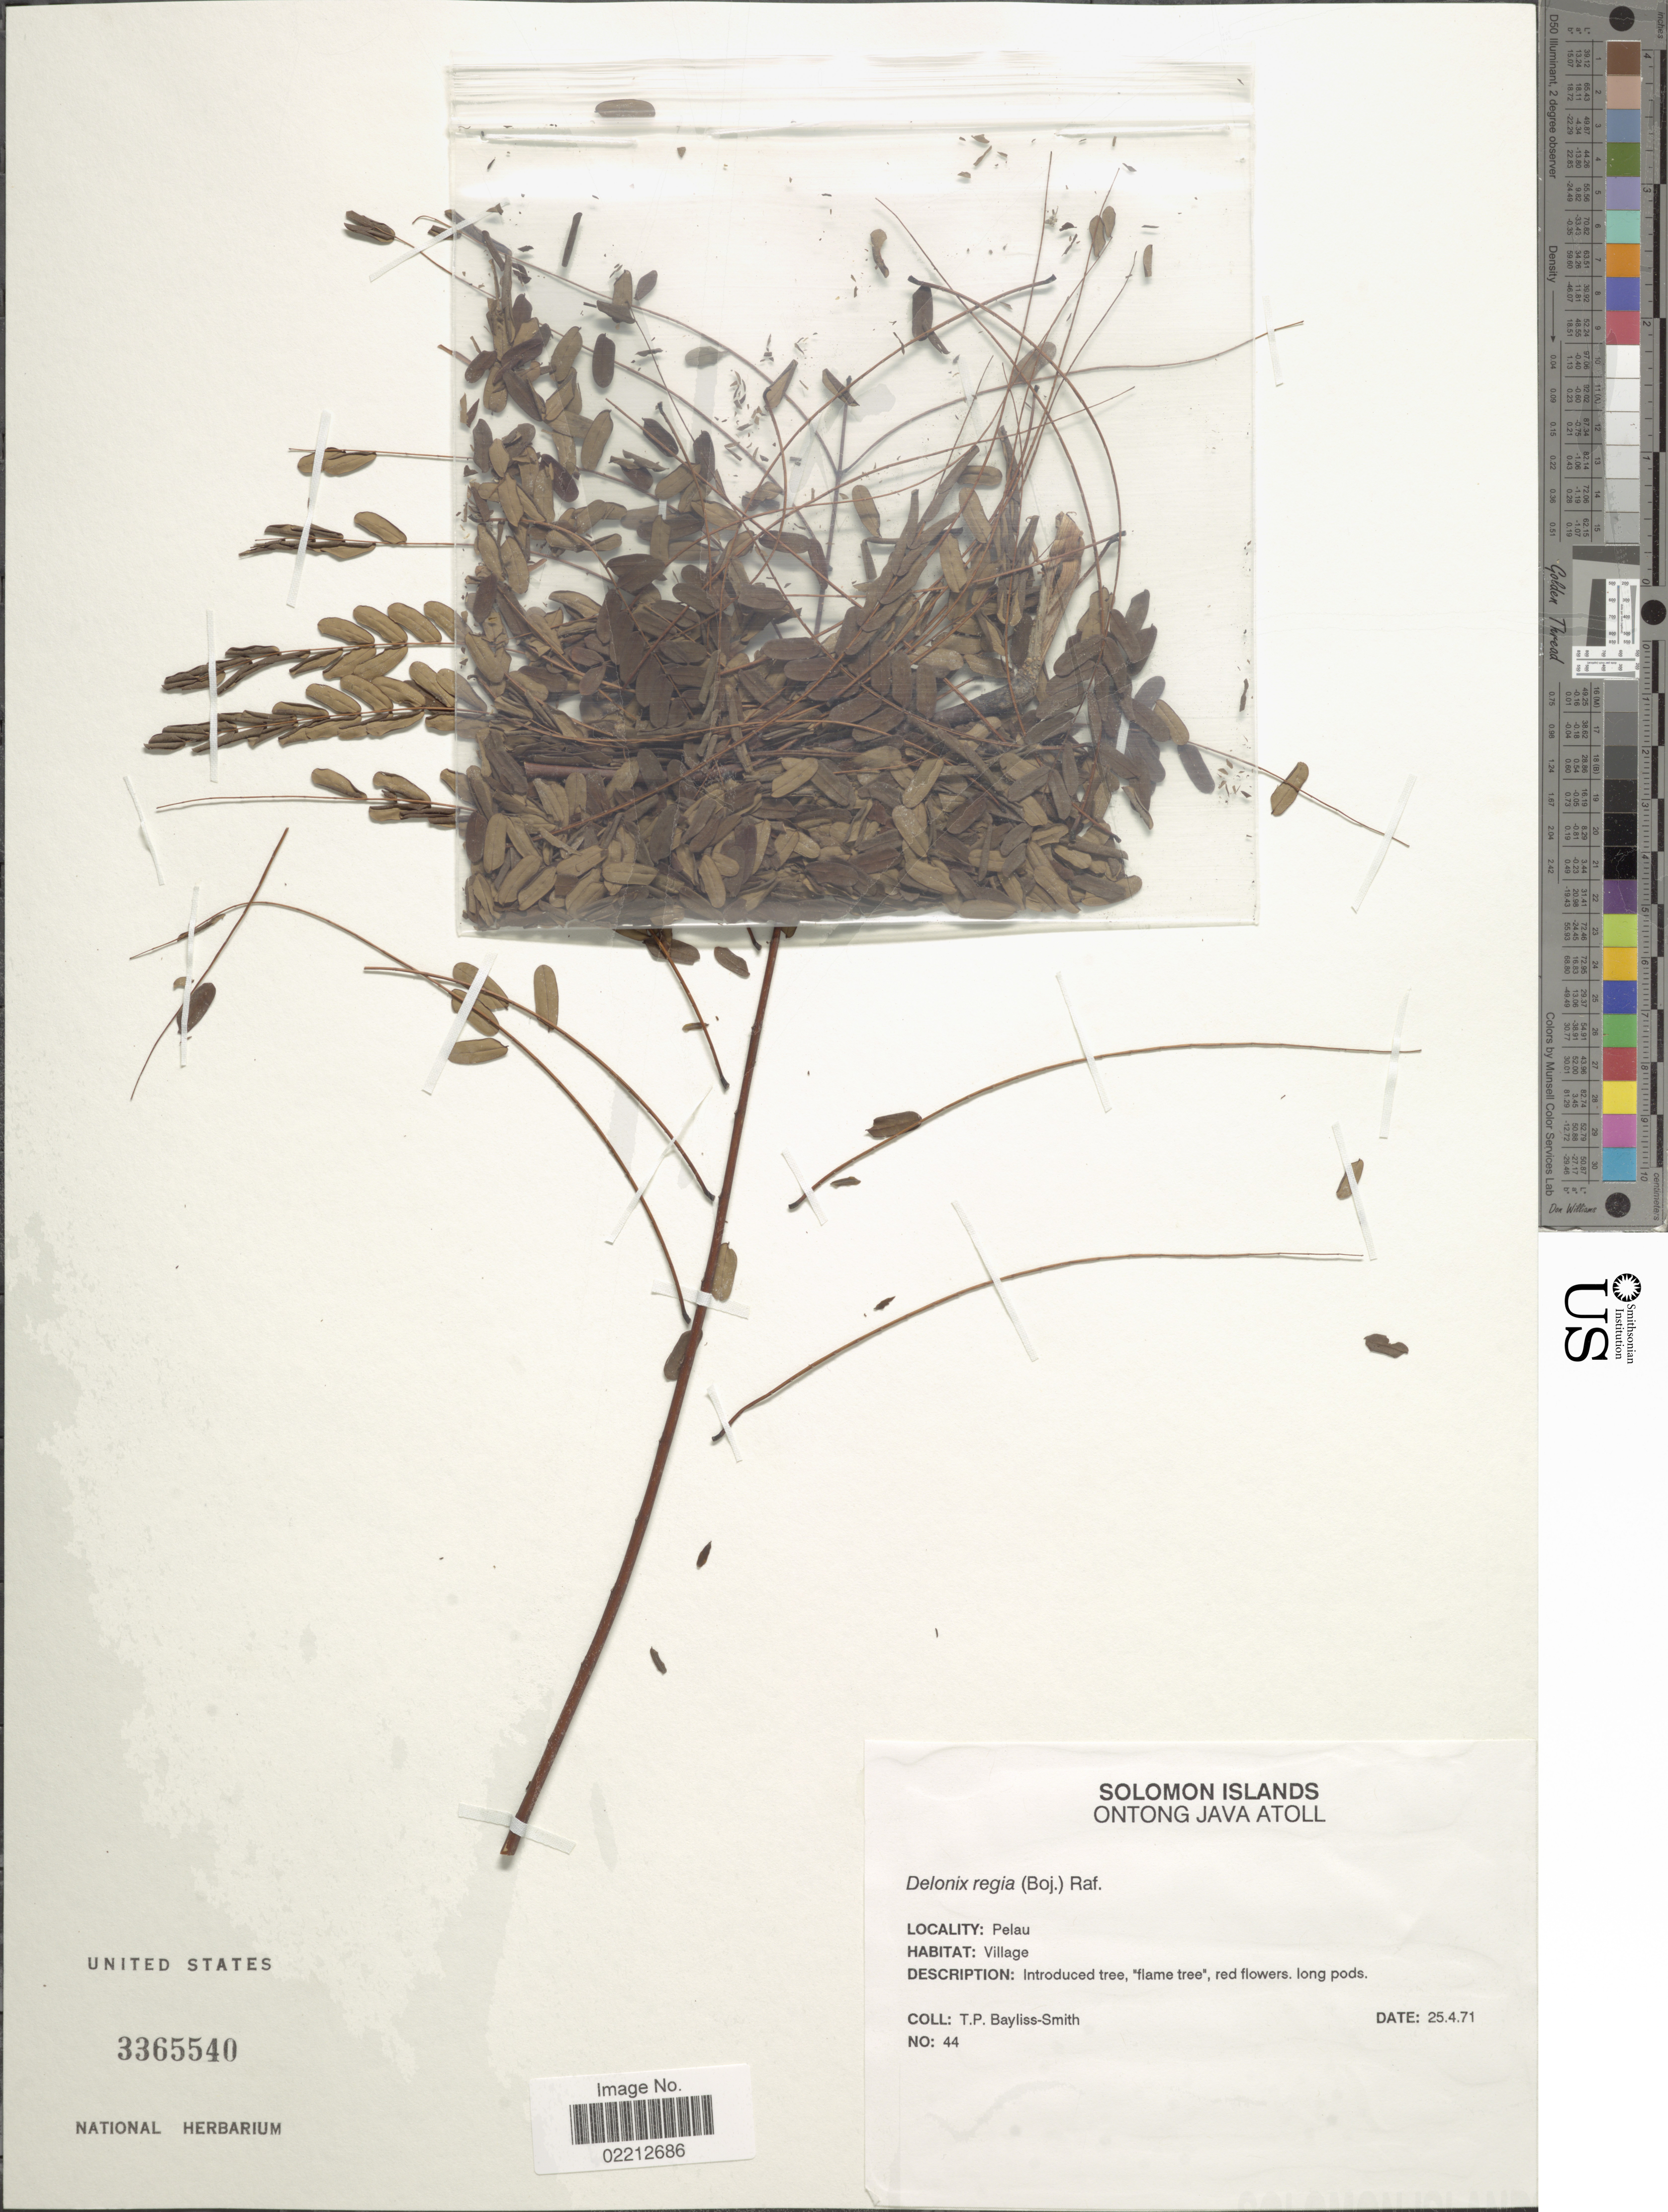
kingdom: Plantae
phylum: Tracheophyta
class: Magnoliopsida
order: Fabales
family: Fabaceae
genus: Delonix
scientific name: Delonix regia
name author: (Bojer ex Hook.) Raf.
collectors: T. P. Bayliss-Smith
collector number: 44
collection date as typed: Transcribed d/m/y: 25/4/71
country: Solomon Islands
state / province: Solomon Island Outliers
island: Ontong Java [Luanguia] Atoll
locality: Ontong Java Atoll, Pelau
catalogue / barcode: US 3365540